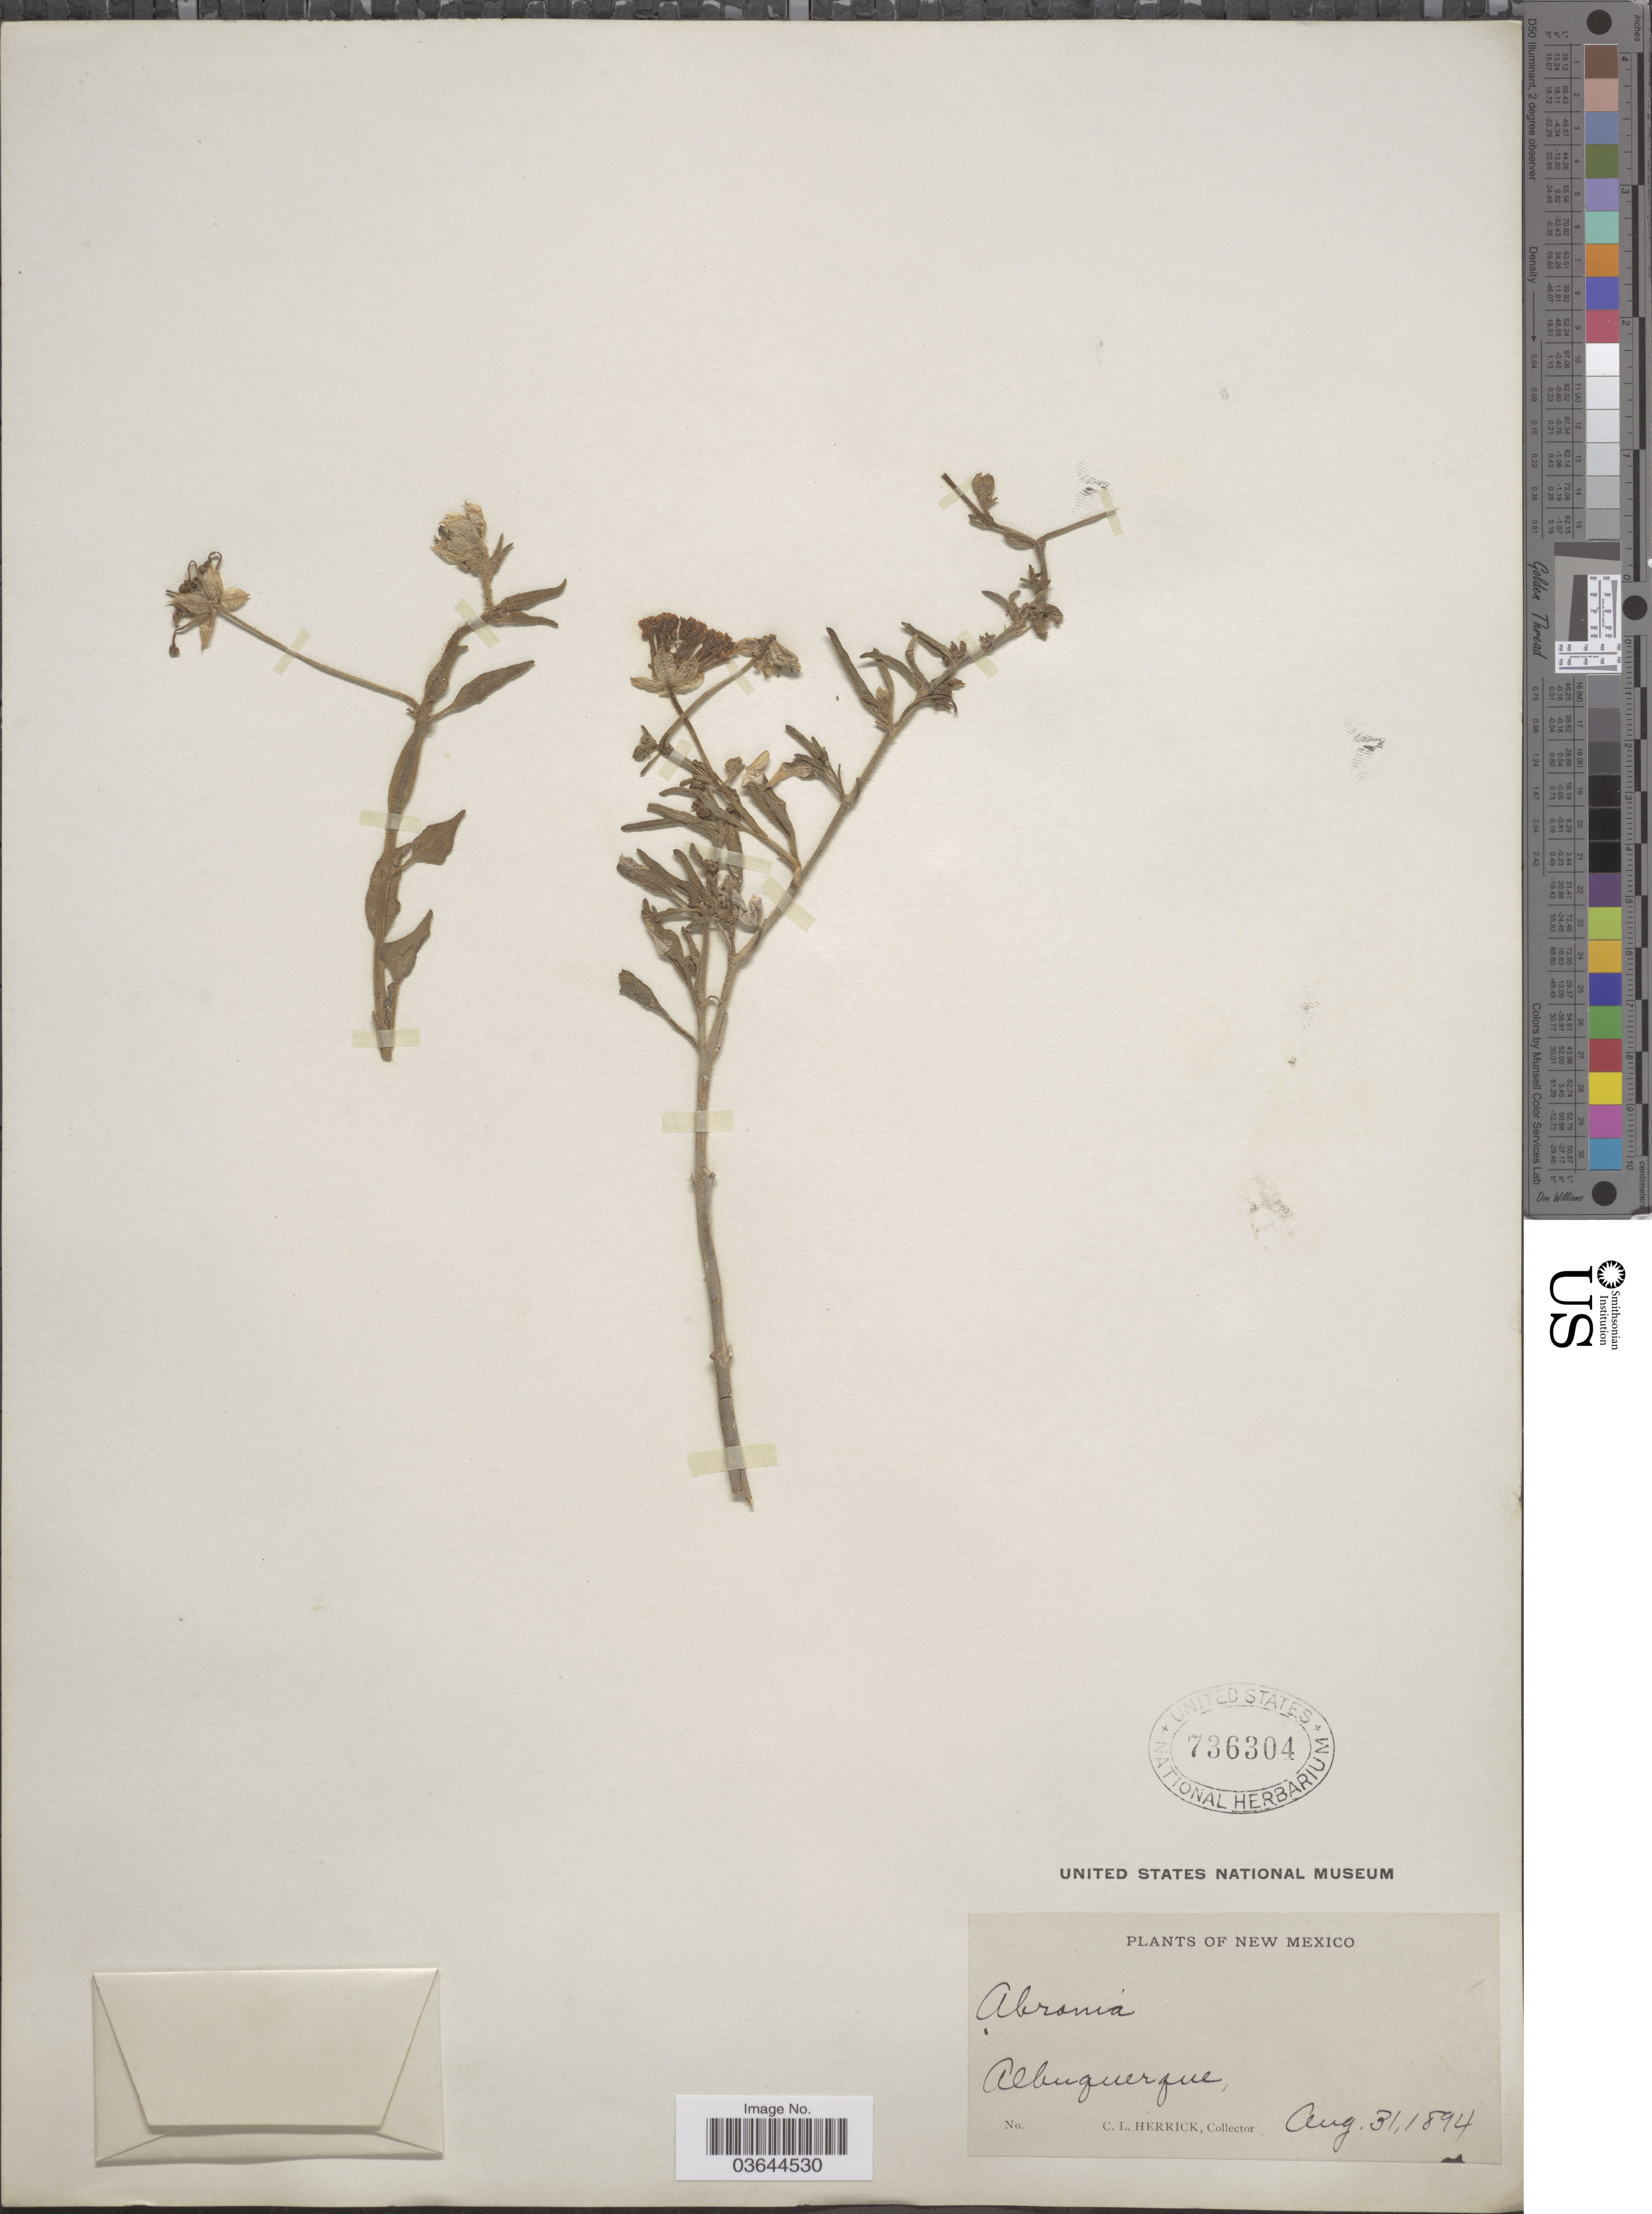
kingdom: Plantae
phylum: Tracheophyta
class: Magnoliopsida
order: Caryophyllales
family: Nyctaginaceae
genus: Abronia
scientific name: Abronia carletonii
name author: J.M. Coult. & Fisher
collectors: C. Herrick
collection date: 1894-08-31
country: United States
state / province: New Mexico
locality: Albuquerque.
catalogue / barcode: US 736304